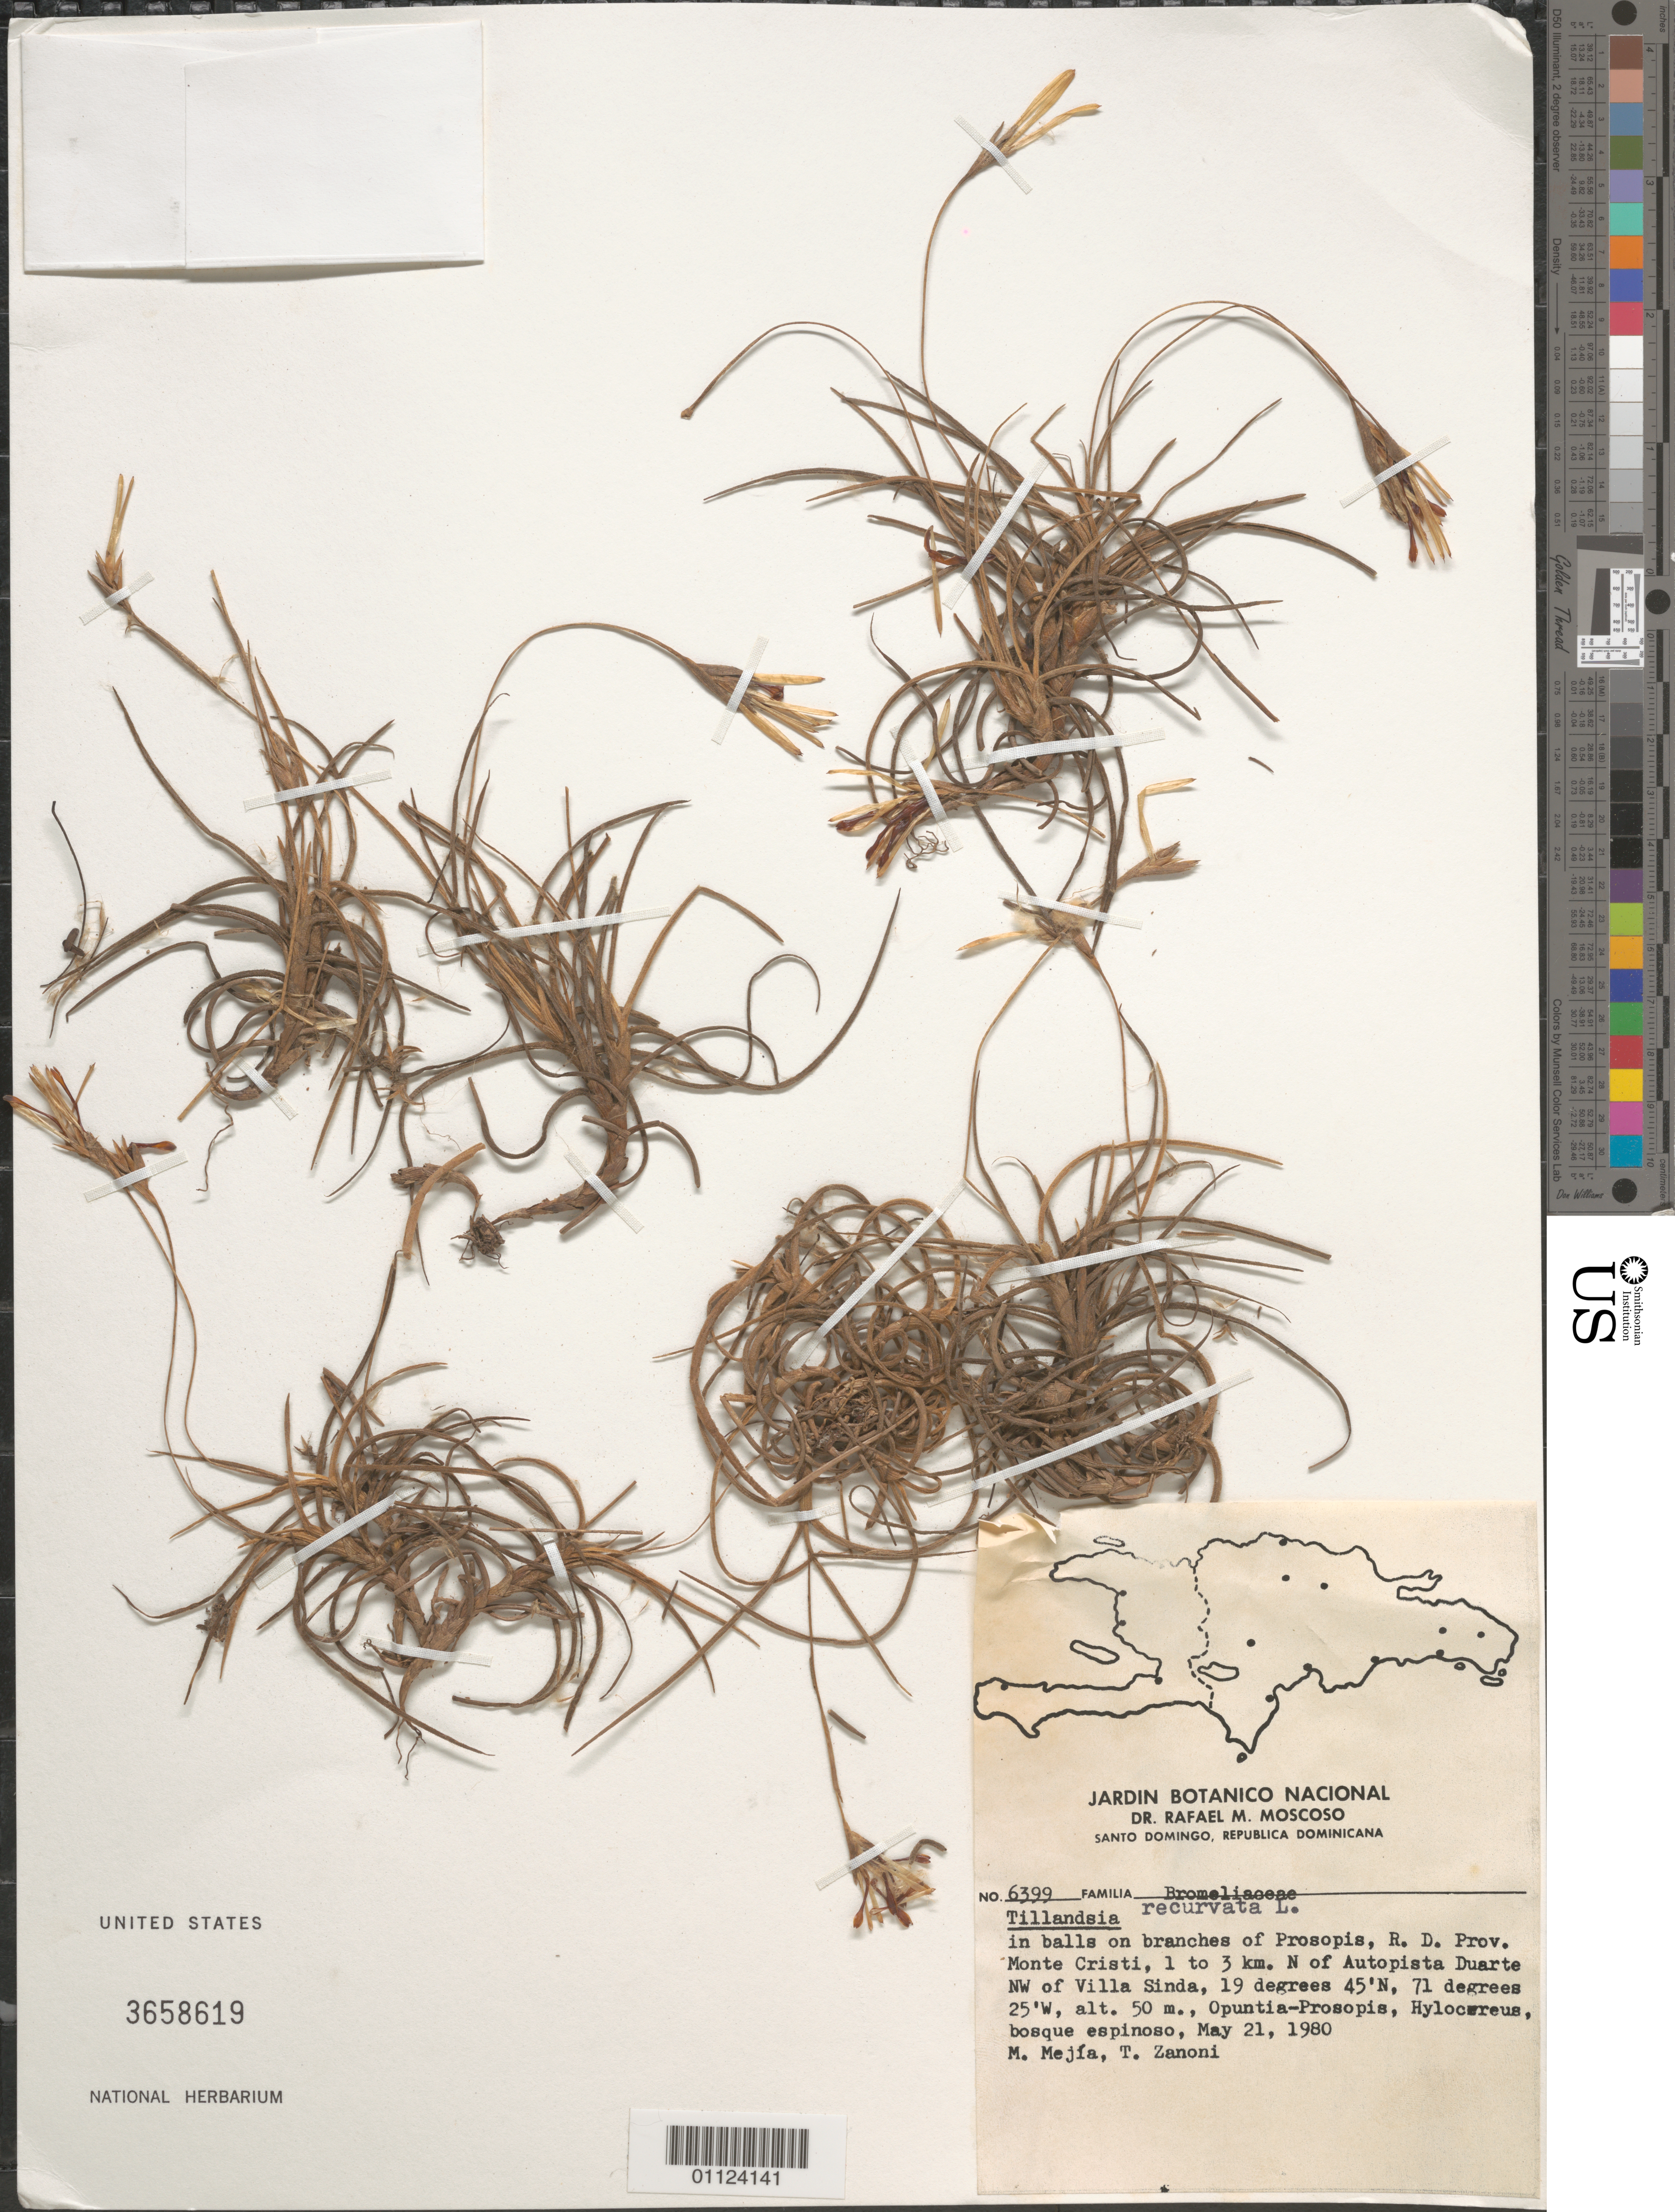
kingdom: Plantae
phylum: Tracheophyta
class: Liliopsida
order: Poales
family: Bromeliaceae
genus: Tillandsia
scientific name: Tillandsia recurvata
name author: L.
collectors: M. Mejia & T. A. Zanoni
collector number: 6399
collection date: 1980-05-21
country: Dominican Republic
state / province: Monte Cristi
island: Hispaniola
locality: Autopista Duarte, 1-3 km N of; NW of Villa Sinda.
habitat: Opuntia-Prosopis, Hylocereus, bosque espinoso.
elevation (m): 50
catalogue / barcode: US 3658619